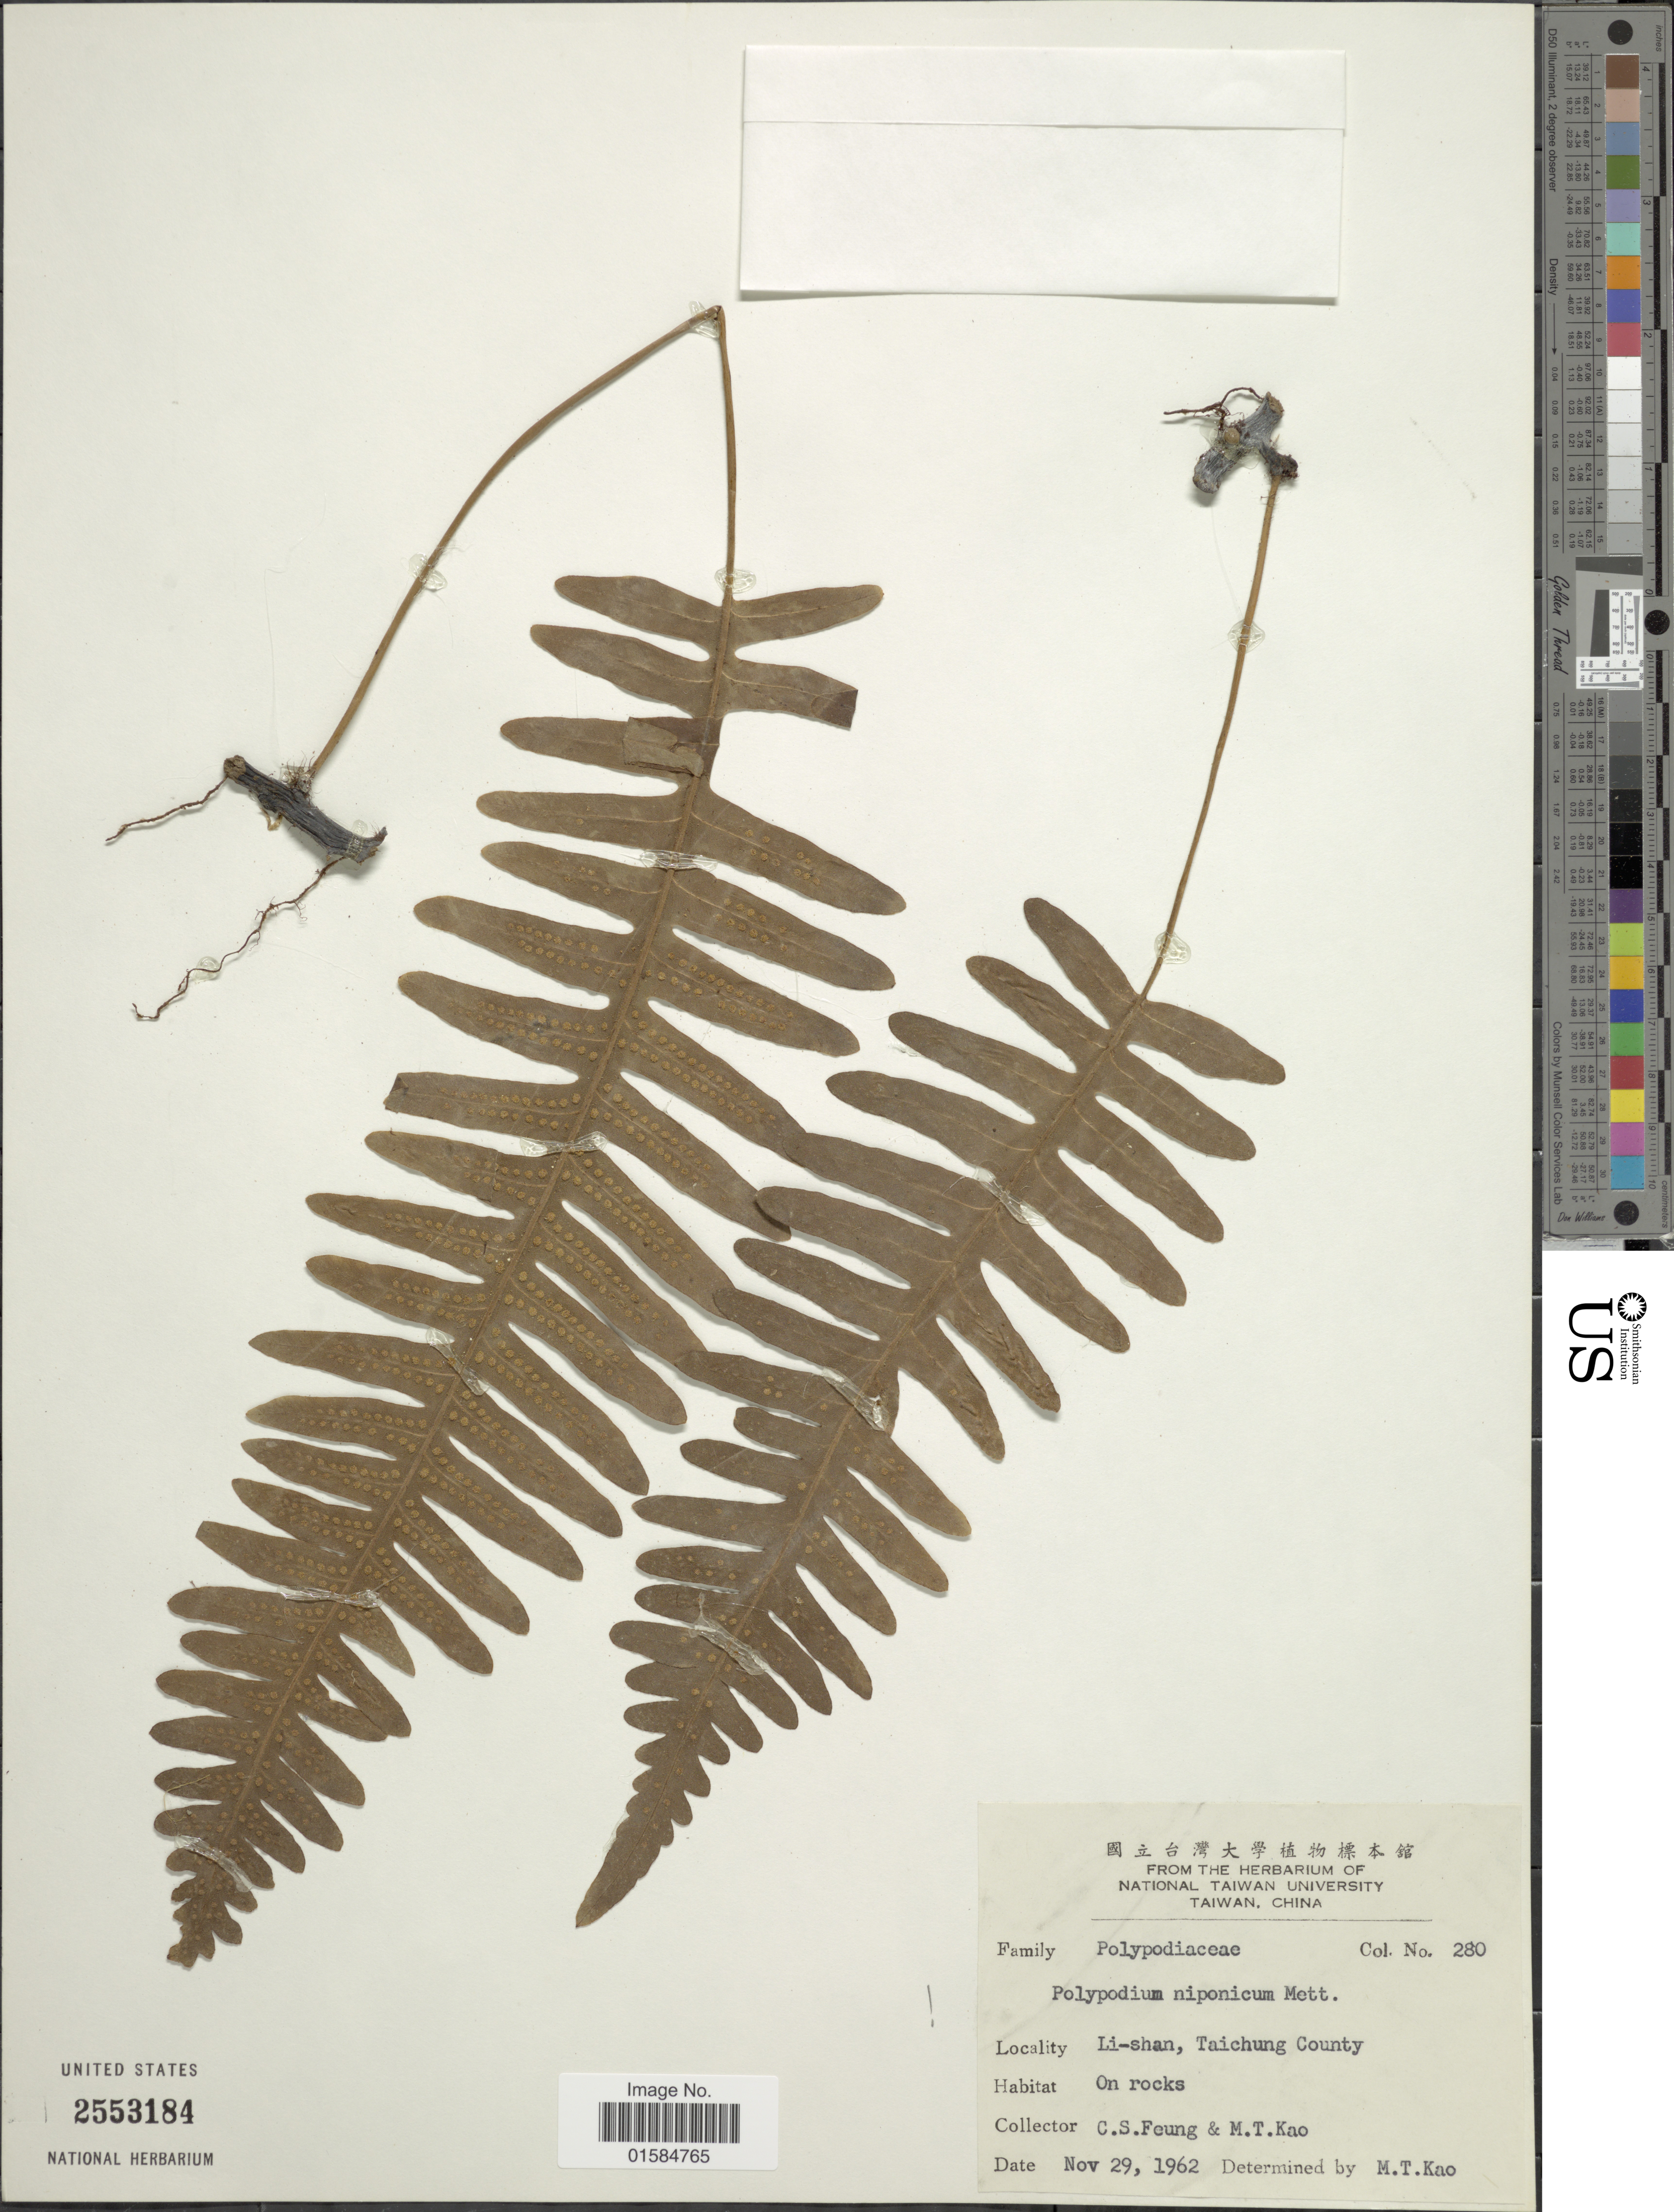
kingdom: Plantae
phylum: Tracheophyta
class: Polypodiopsida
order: Polypodiales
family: Polypodiaceae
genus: Goniophlebium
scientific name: Goniophlebium niponicum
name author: (Mett.) Bedd.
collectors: C. Feung & M. T. Kao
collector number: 280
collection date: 1962-11-29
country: Taiwan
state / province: Taichung City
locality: Li-shan, Taichung County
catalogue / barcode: US 2553184